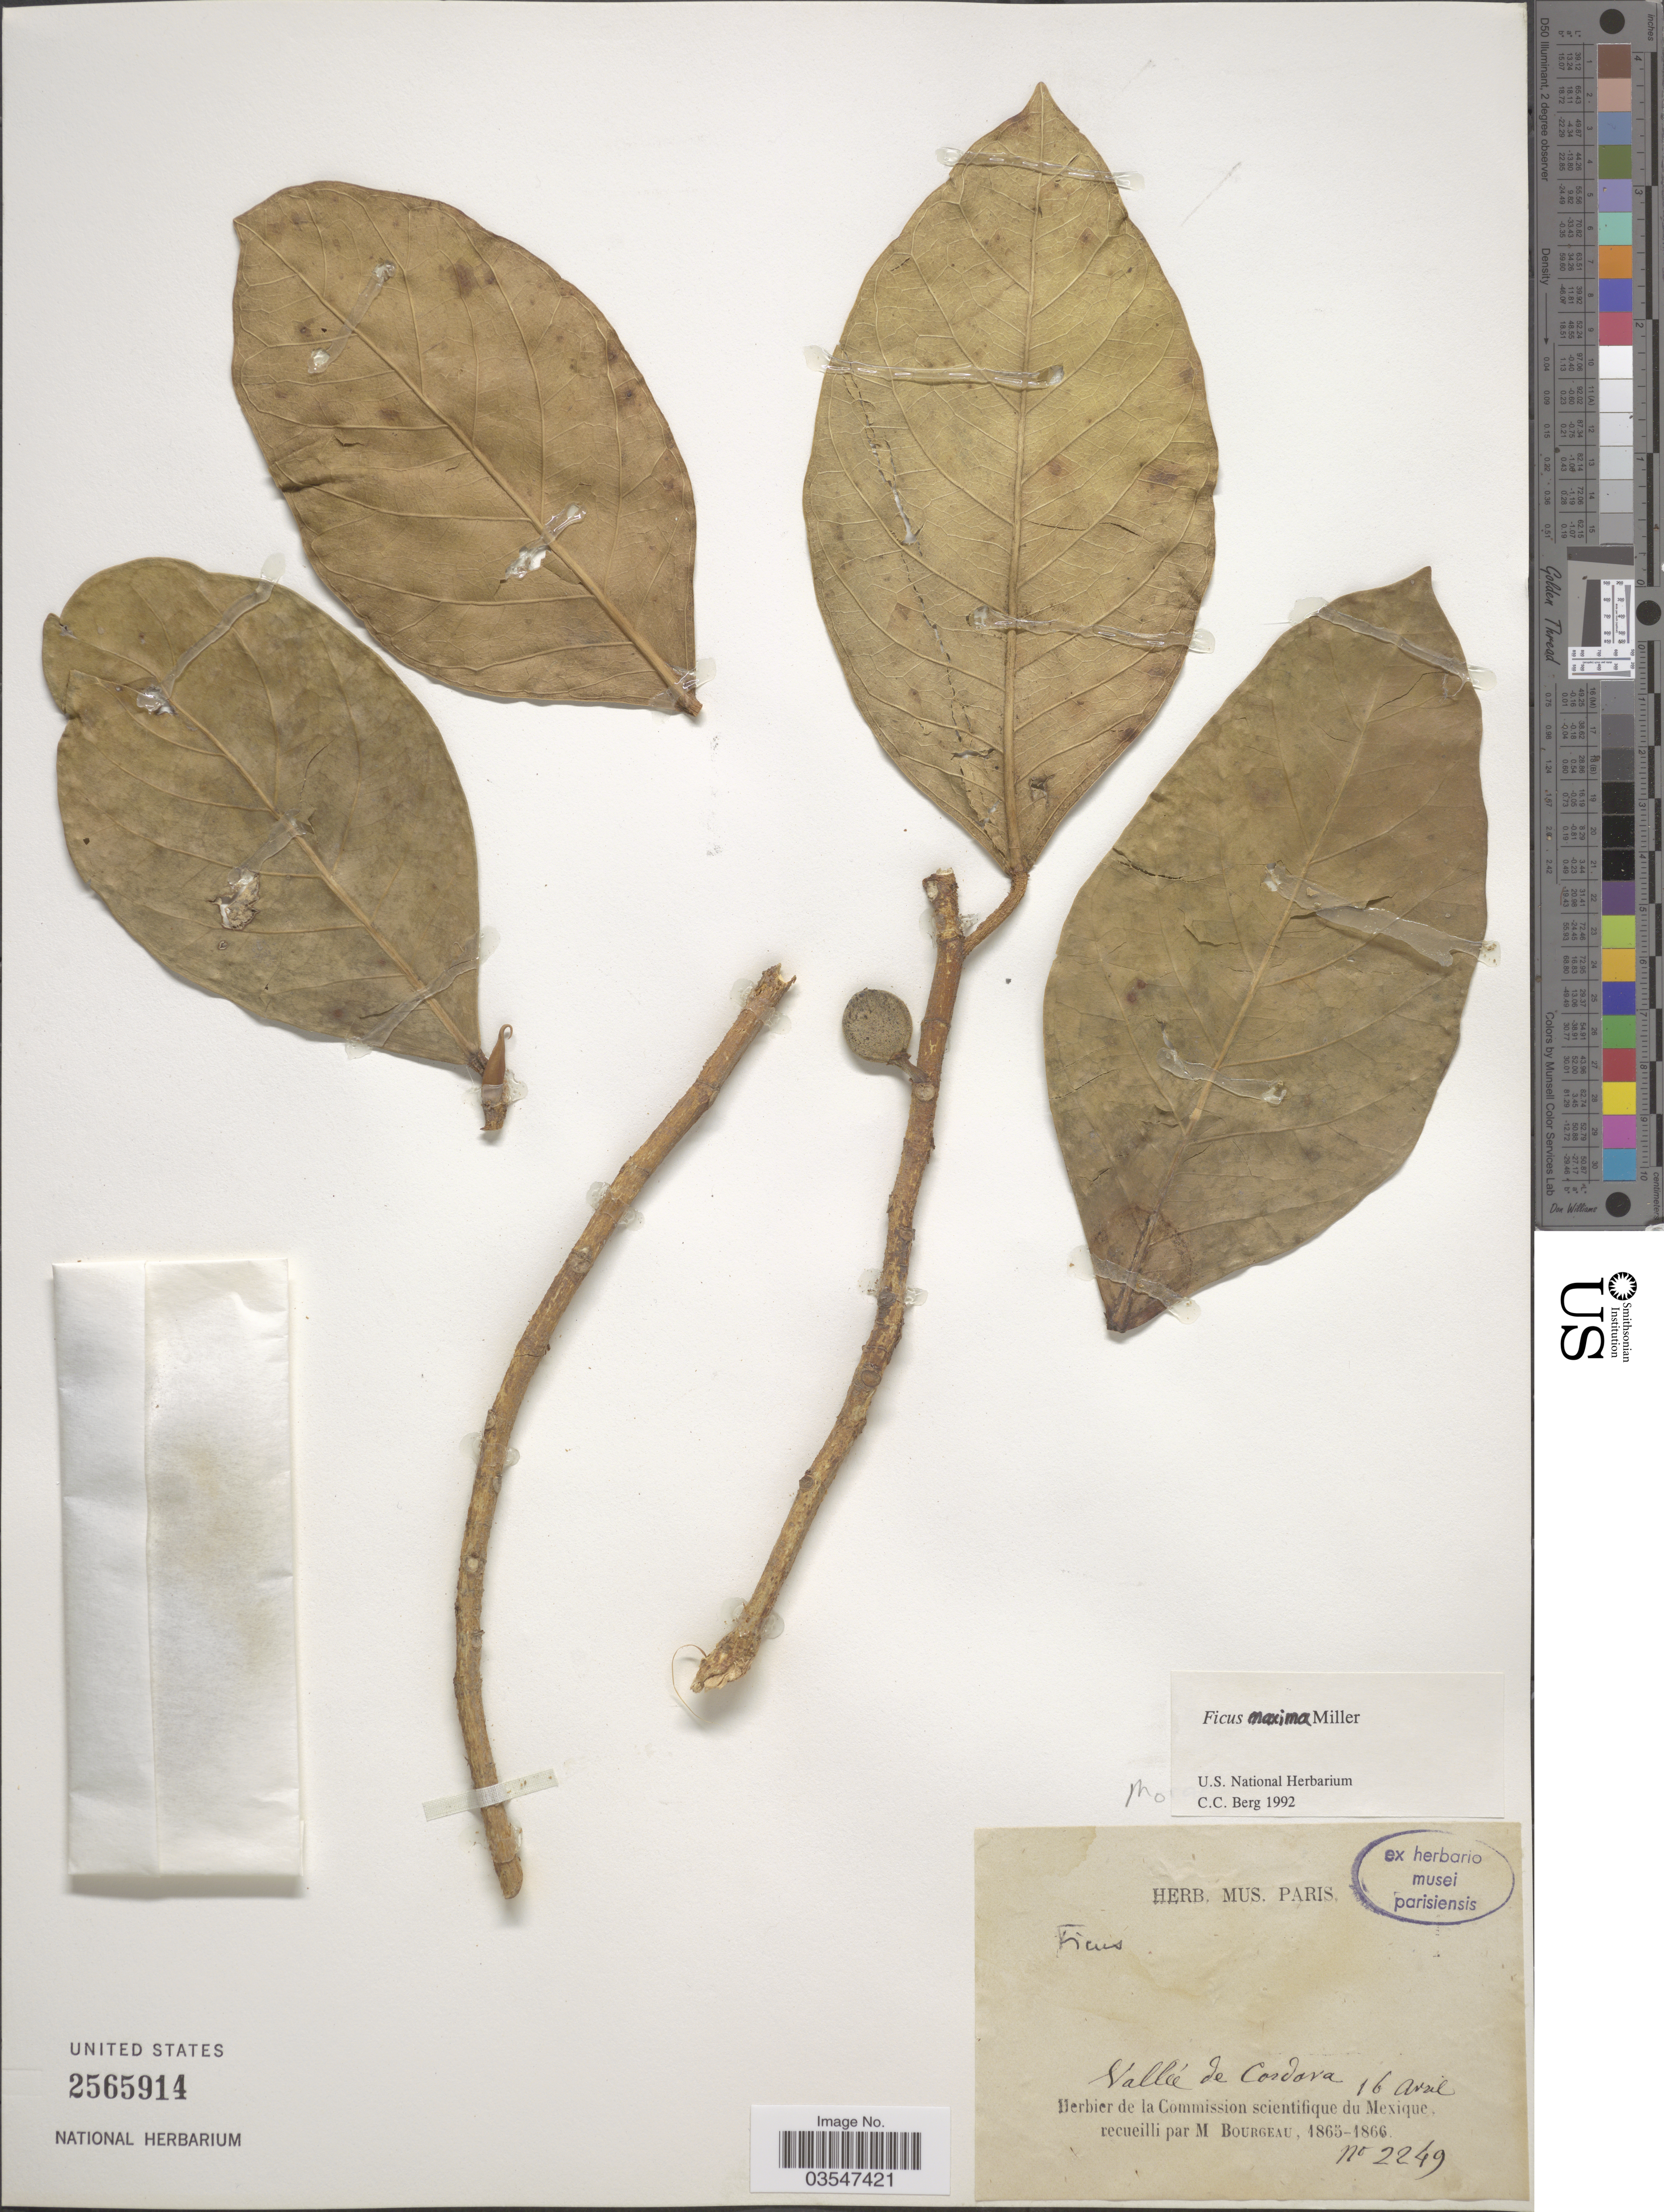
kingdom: Plantae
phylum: Tracheophyta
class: Magnoliopsida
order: Rosales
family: Moraceae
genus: Ficus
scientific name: Ficus maxima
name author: Mill.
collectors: M. Bourgeau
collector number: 2249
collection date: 1865-04-16/1866-04-16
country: Mexico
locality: Vallée de Cordova.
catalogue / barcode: US 2565914